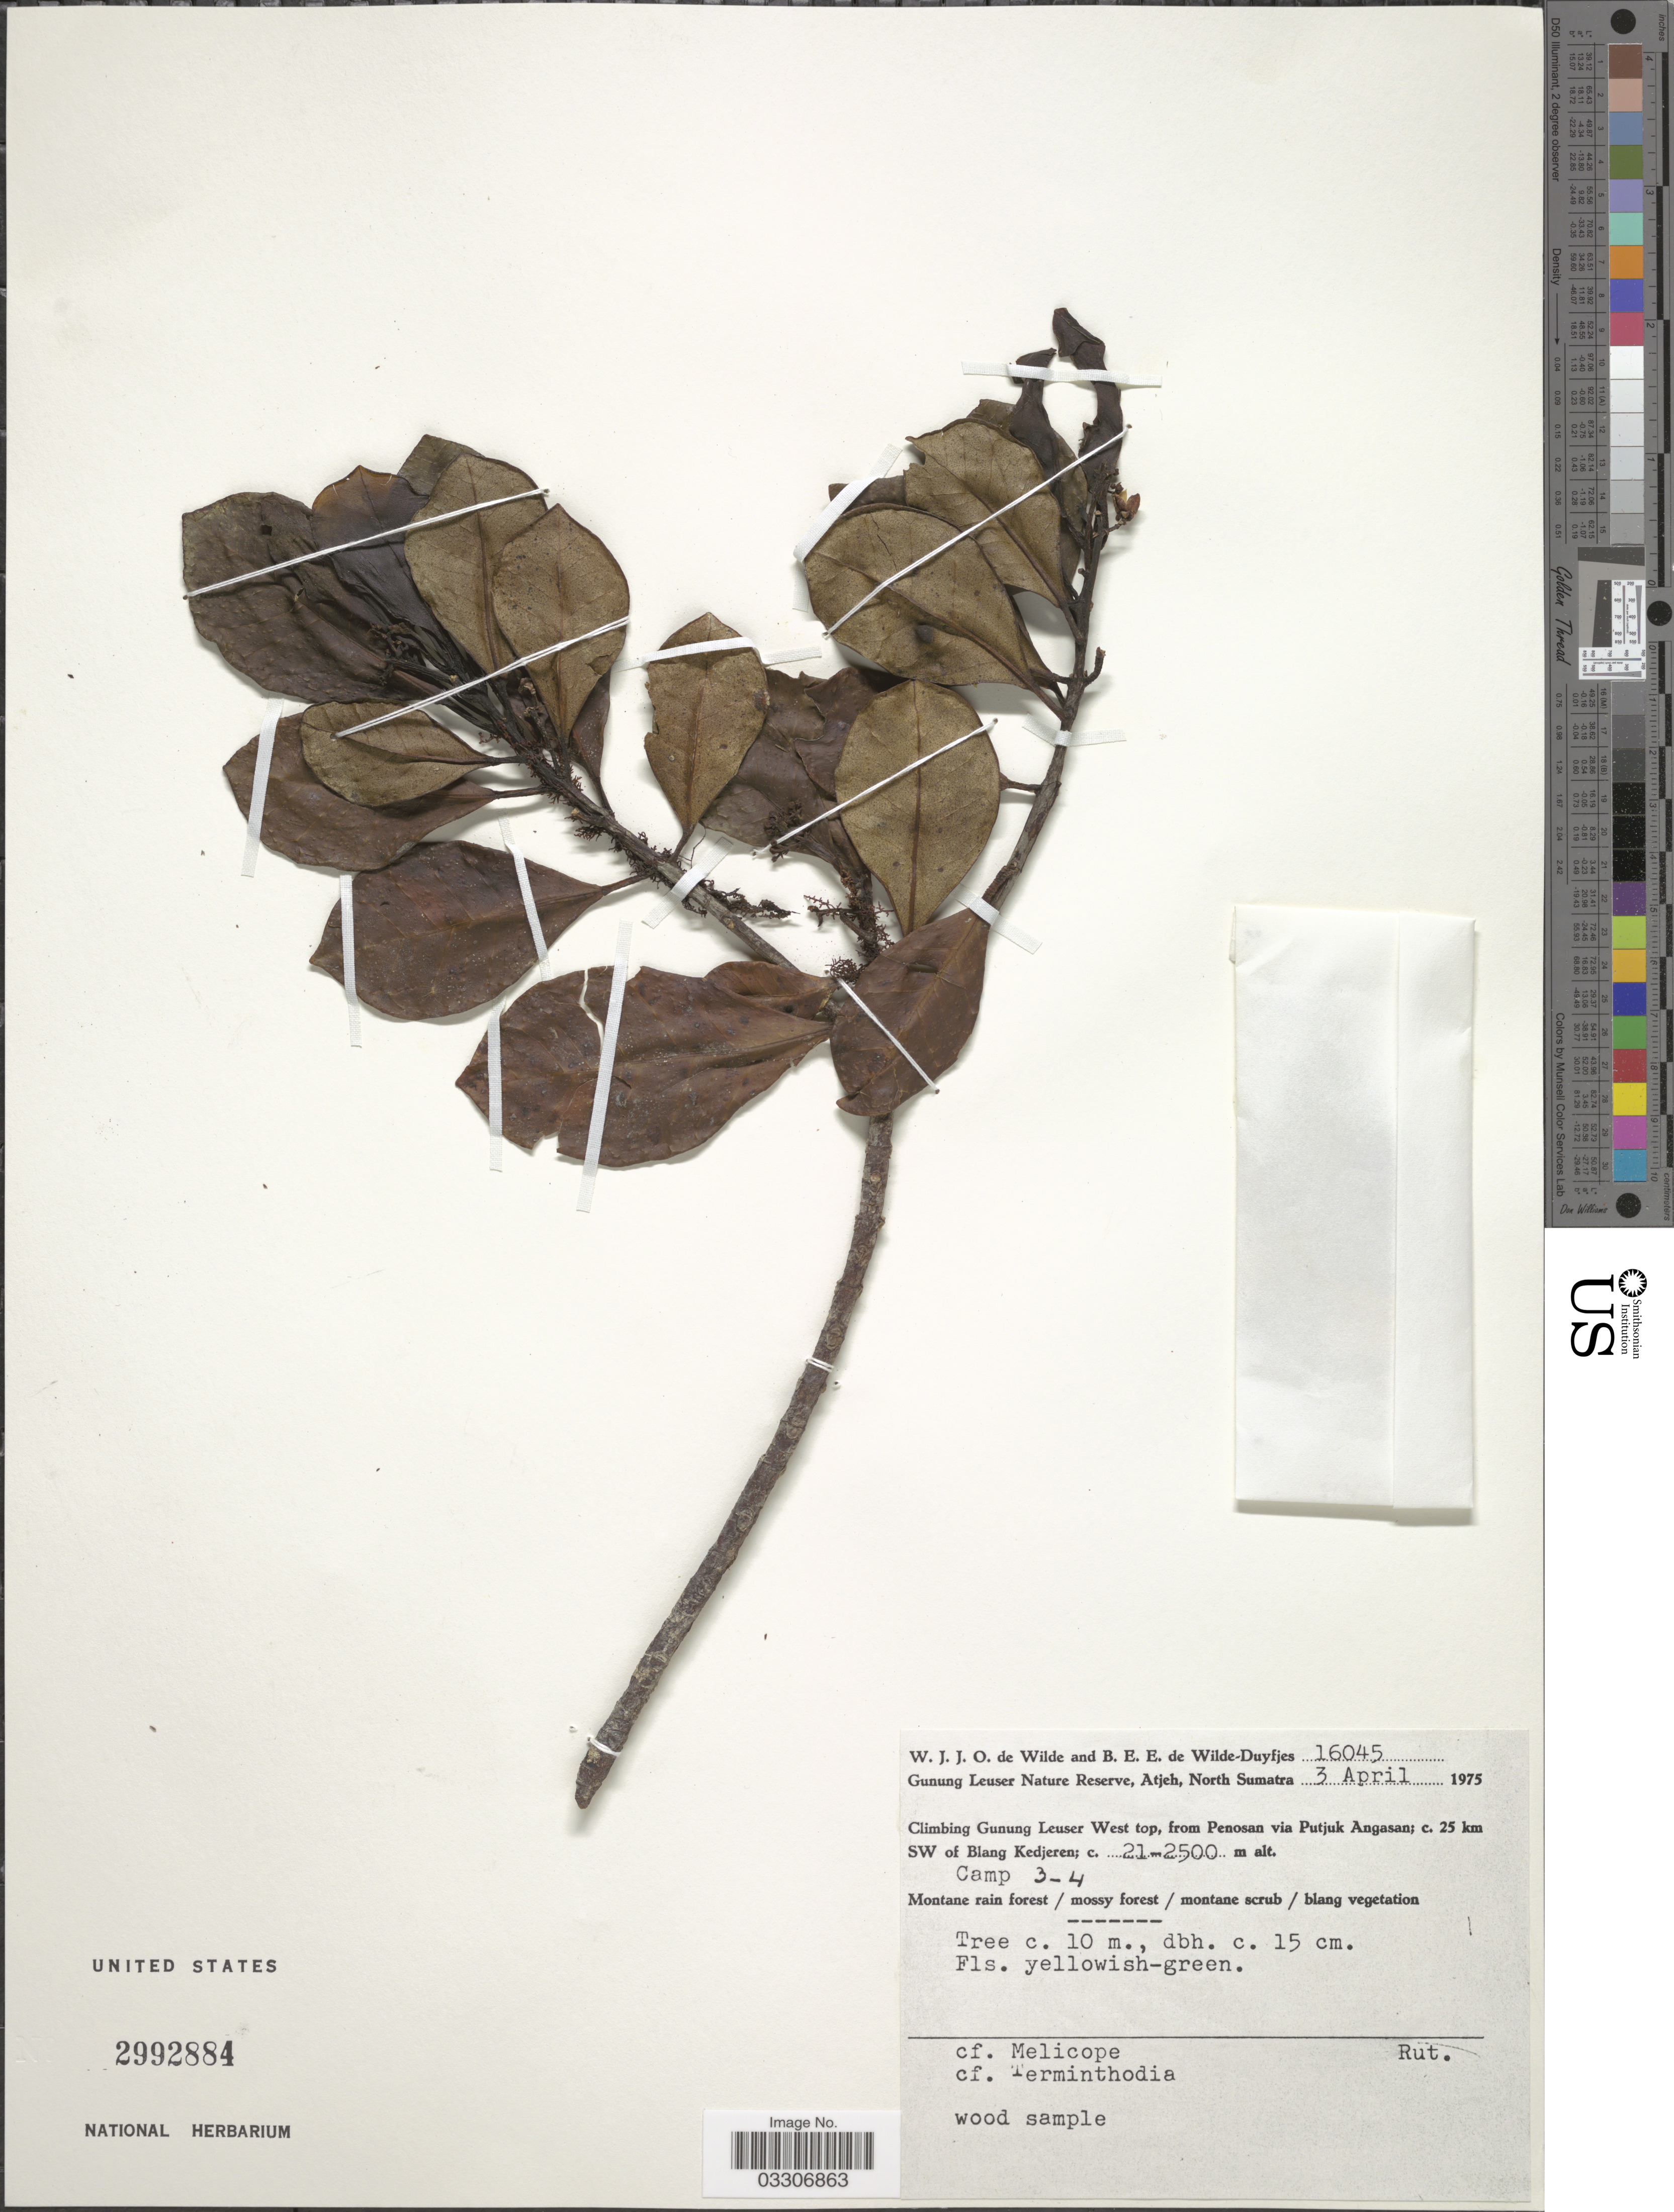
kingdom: Plantae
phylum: Tracheophyta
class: Magnoliopsida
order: Sapindales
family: Rutaceae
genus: Melicope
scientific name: Melicope sp.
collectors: W. J. de Wilde & B. E. de Wilde-Duyfjes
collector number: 16045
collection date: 1975-04-03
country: Indonesia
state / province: Sumatra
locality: Gunung Leuser Nature Reserve, Atjeh, North Sumatra. Climbing Gunung Leuser West top, from Penosan via Putjuk Angasan; c. 25 km SW of Blang Kedjeren.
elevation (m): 2100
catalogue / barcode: US 2992884